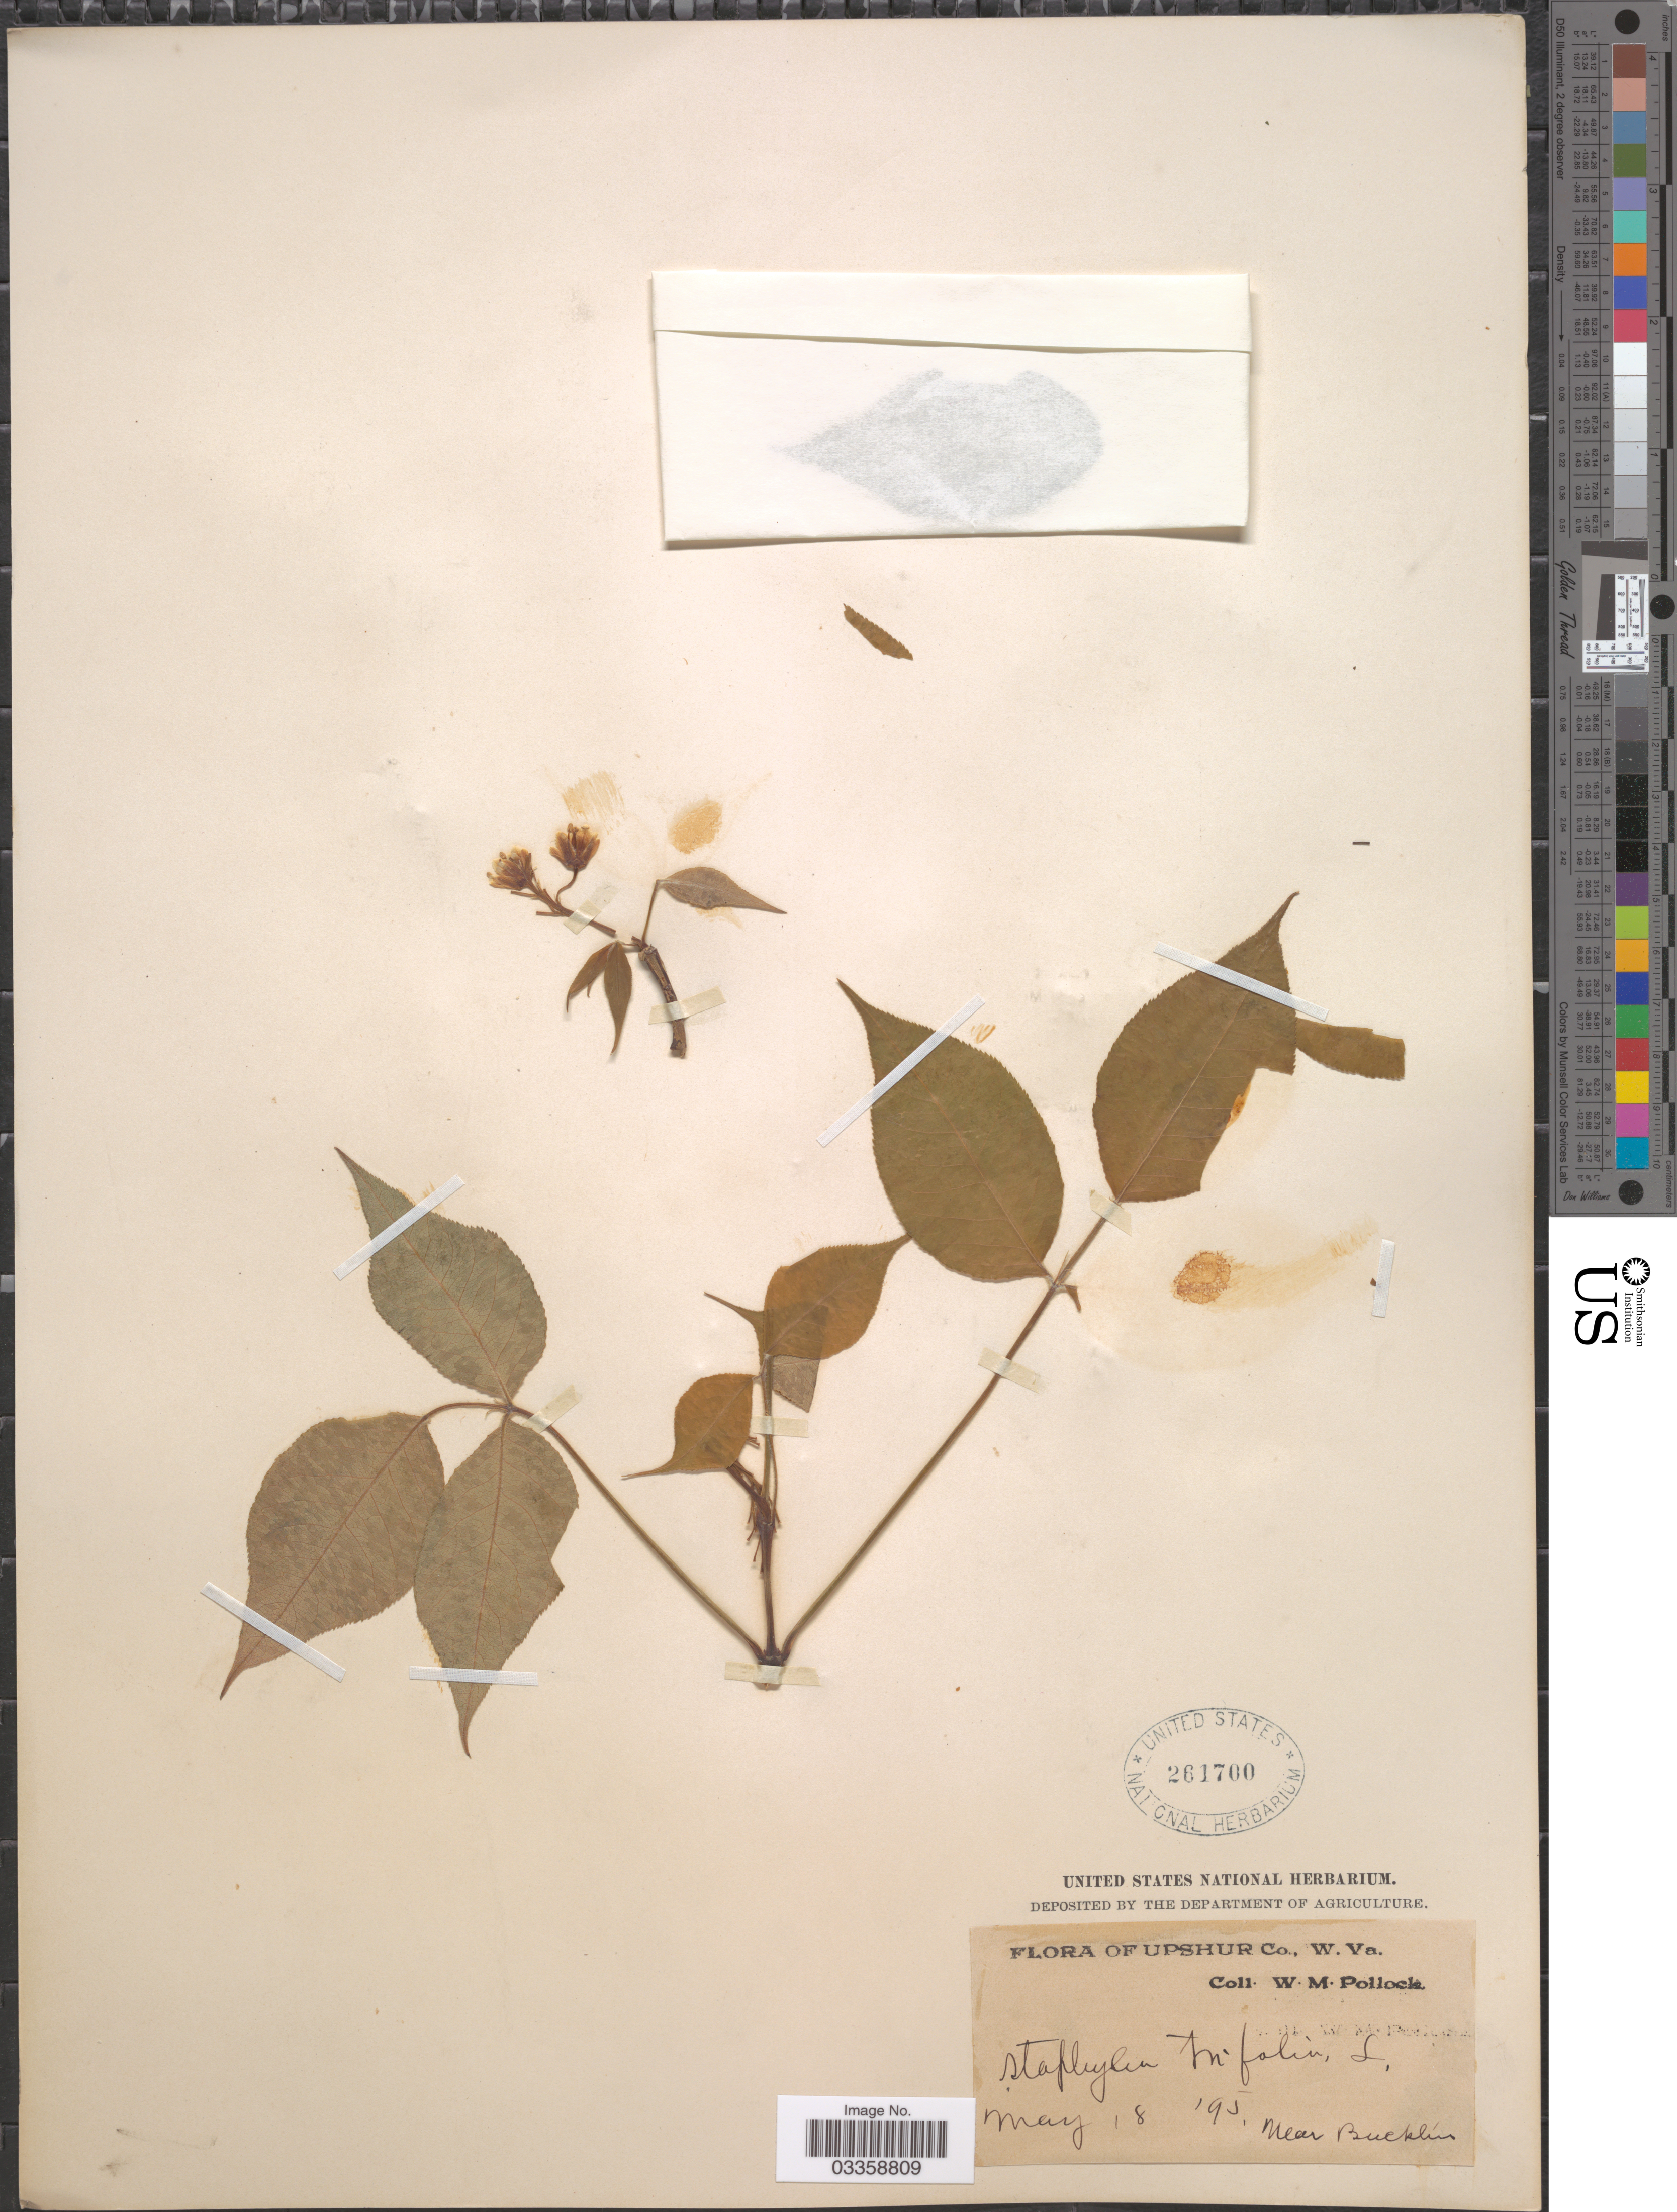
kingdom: Plantae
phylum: Tracheophyta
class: Magnoliopsida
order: Crossosomatales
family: Staphyleaceae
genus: Staphylea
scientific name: Staphylea trifolia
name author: L.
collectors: W. M. Pollock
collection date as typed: Transcribed d/m/y: 18/5/95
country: United States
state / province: West Virginia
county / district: Upshur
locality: Near Buckh'n.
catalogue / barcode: US 261700